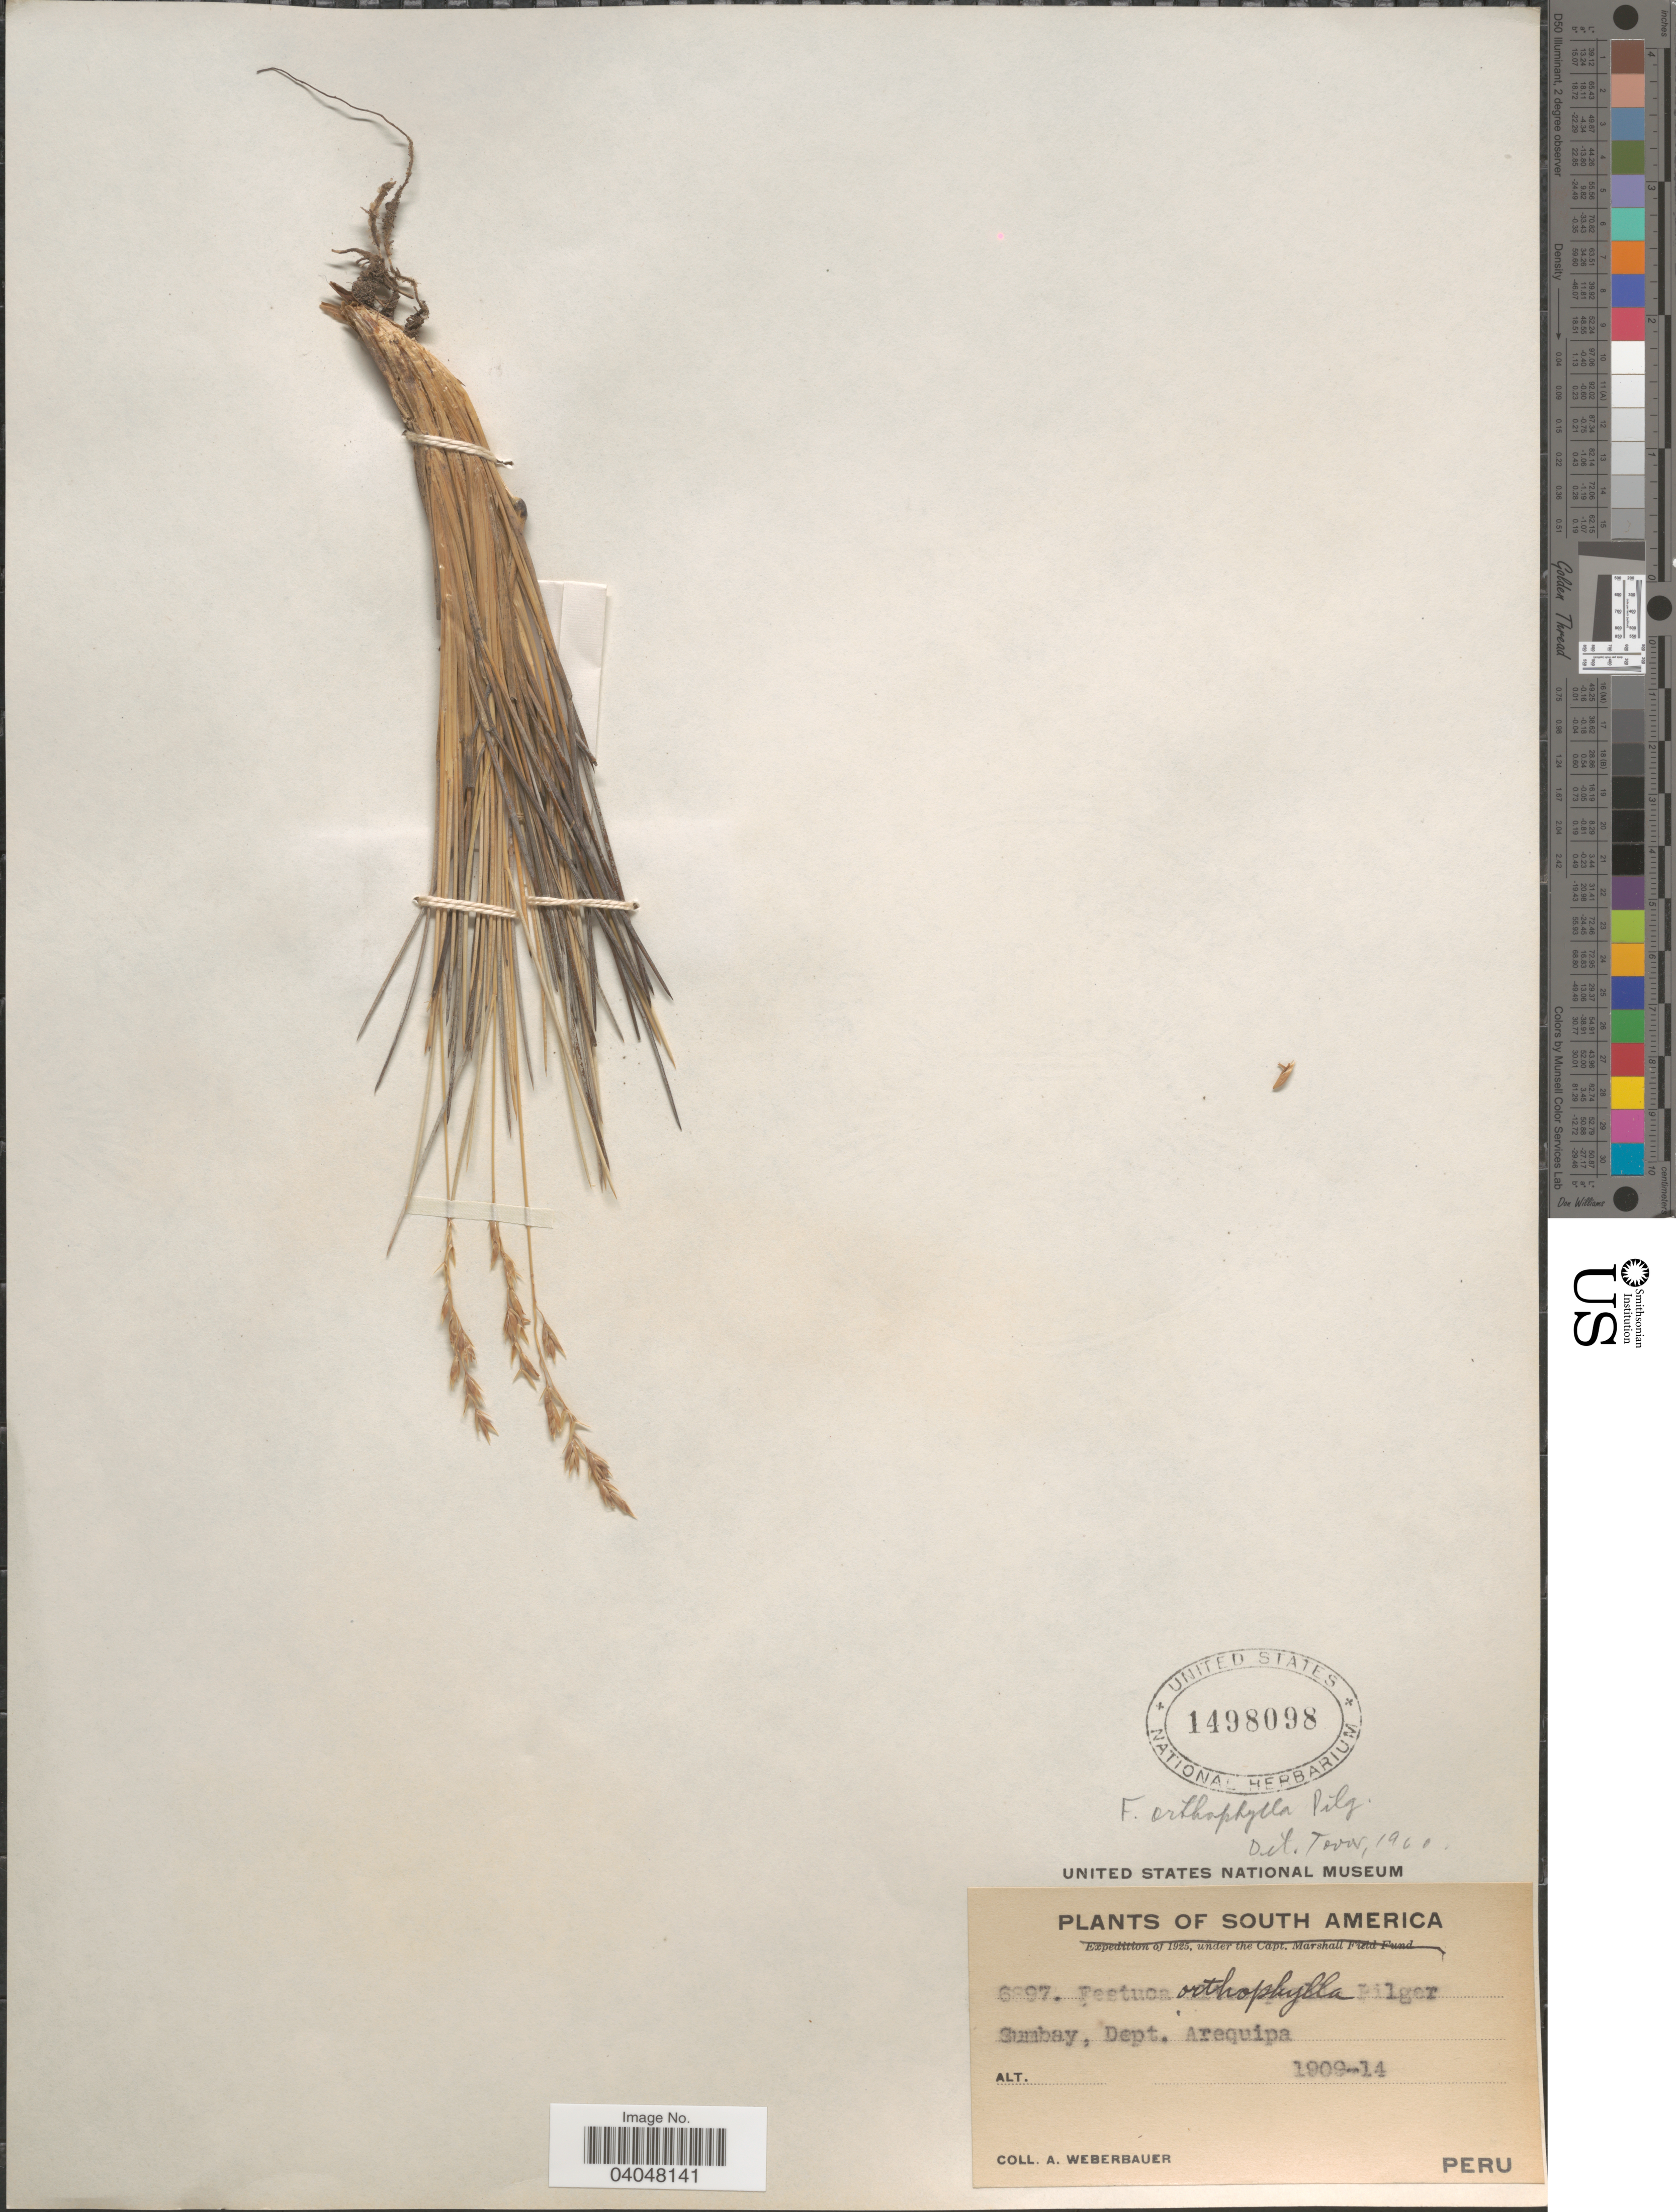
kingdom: Plantae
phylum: Tracheophyta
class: Liliopsida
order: Poales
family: Poaceae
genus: Festuca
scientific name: Festuca orthophylla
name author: Pilg.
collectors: A. Weberbauer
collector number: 6897*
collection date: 1909/1914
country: Peru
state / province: Arequipa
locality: Sumbay, Dept Arequipa.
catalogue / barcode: US 1498098